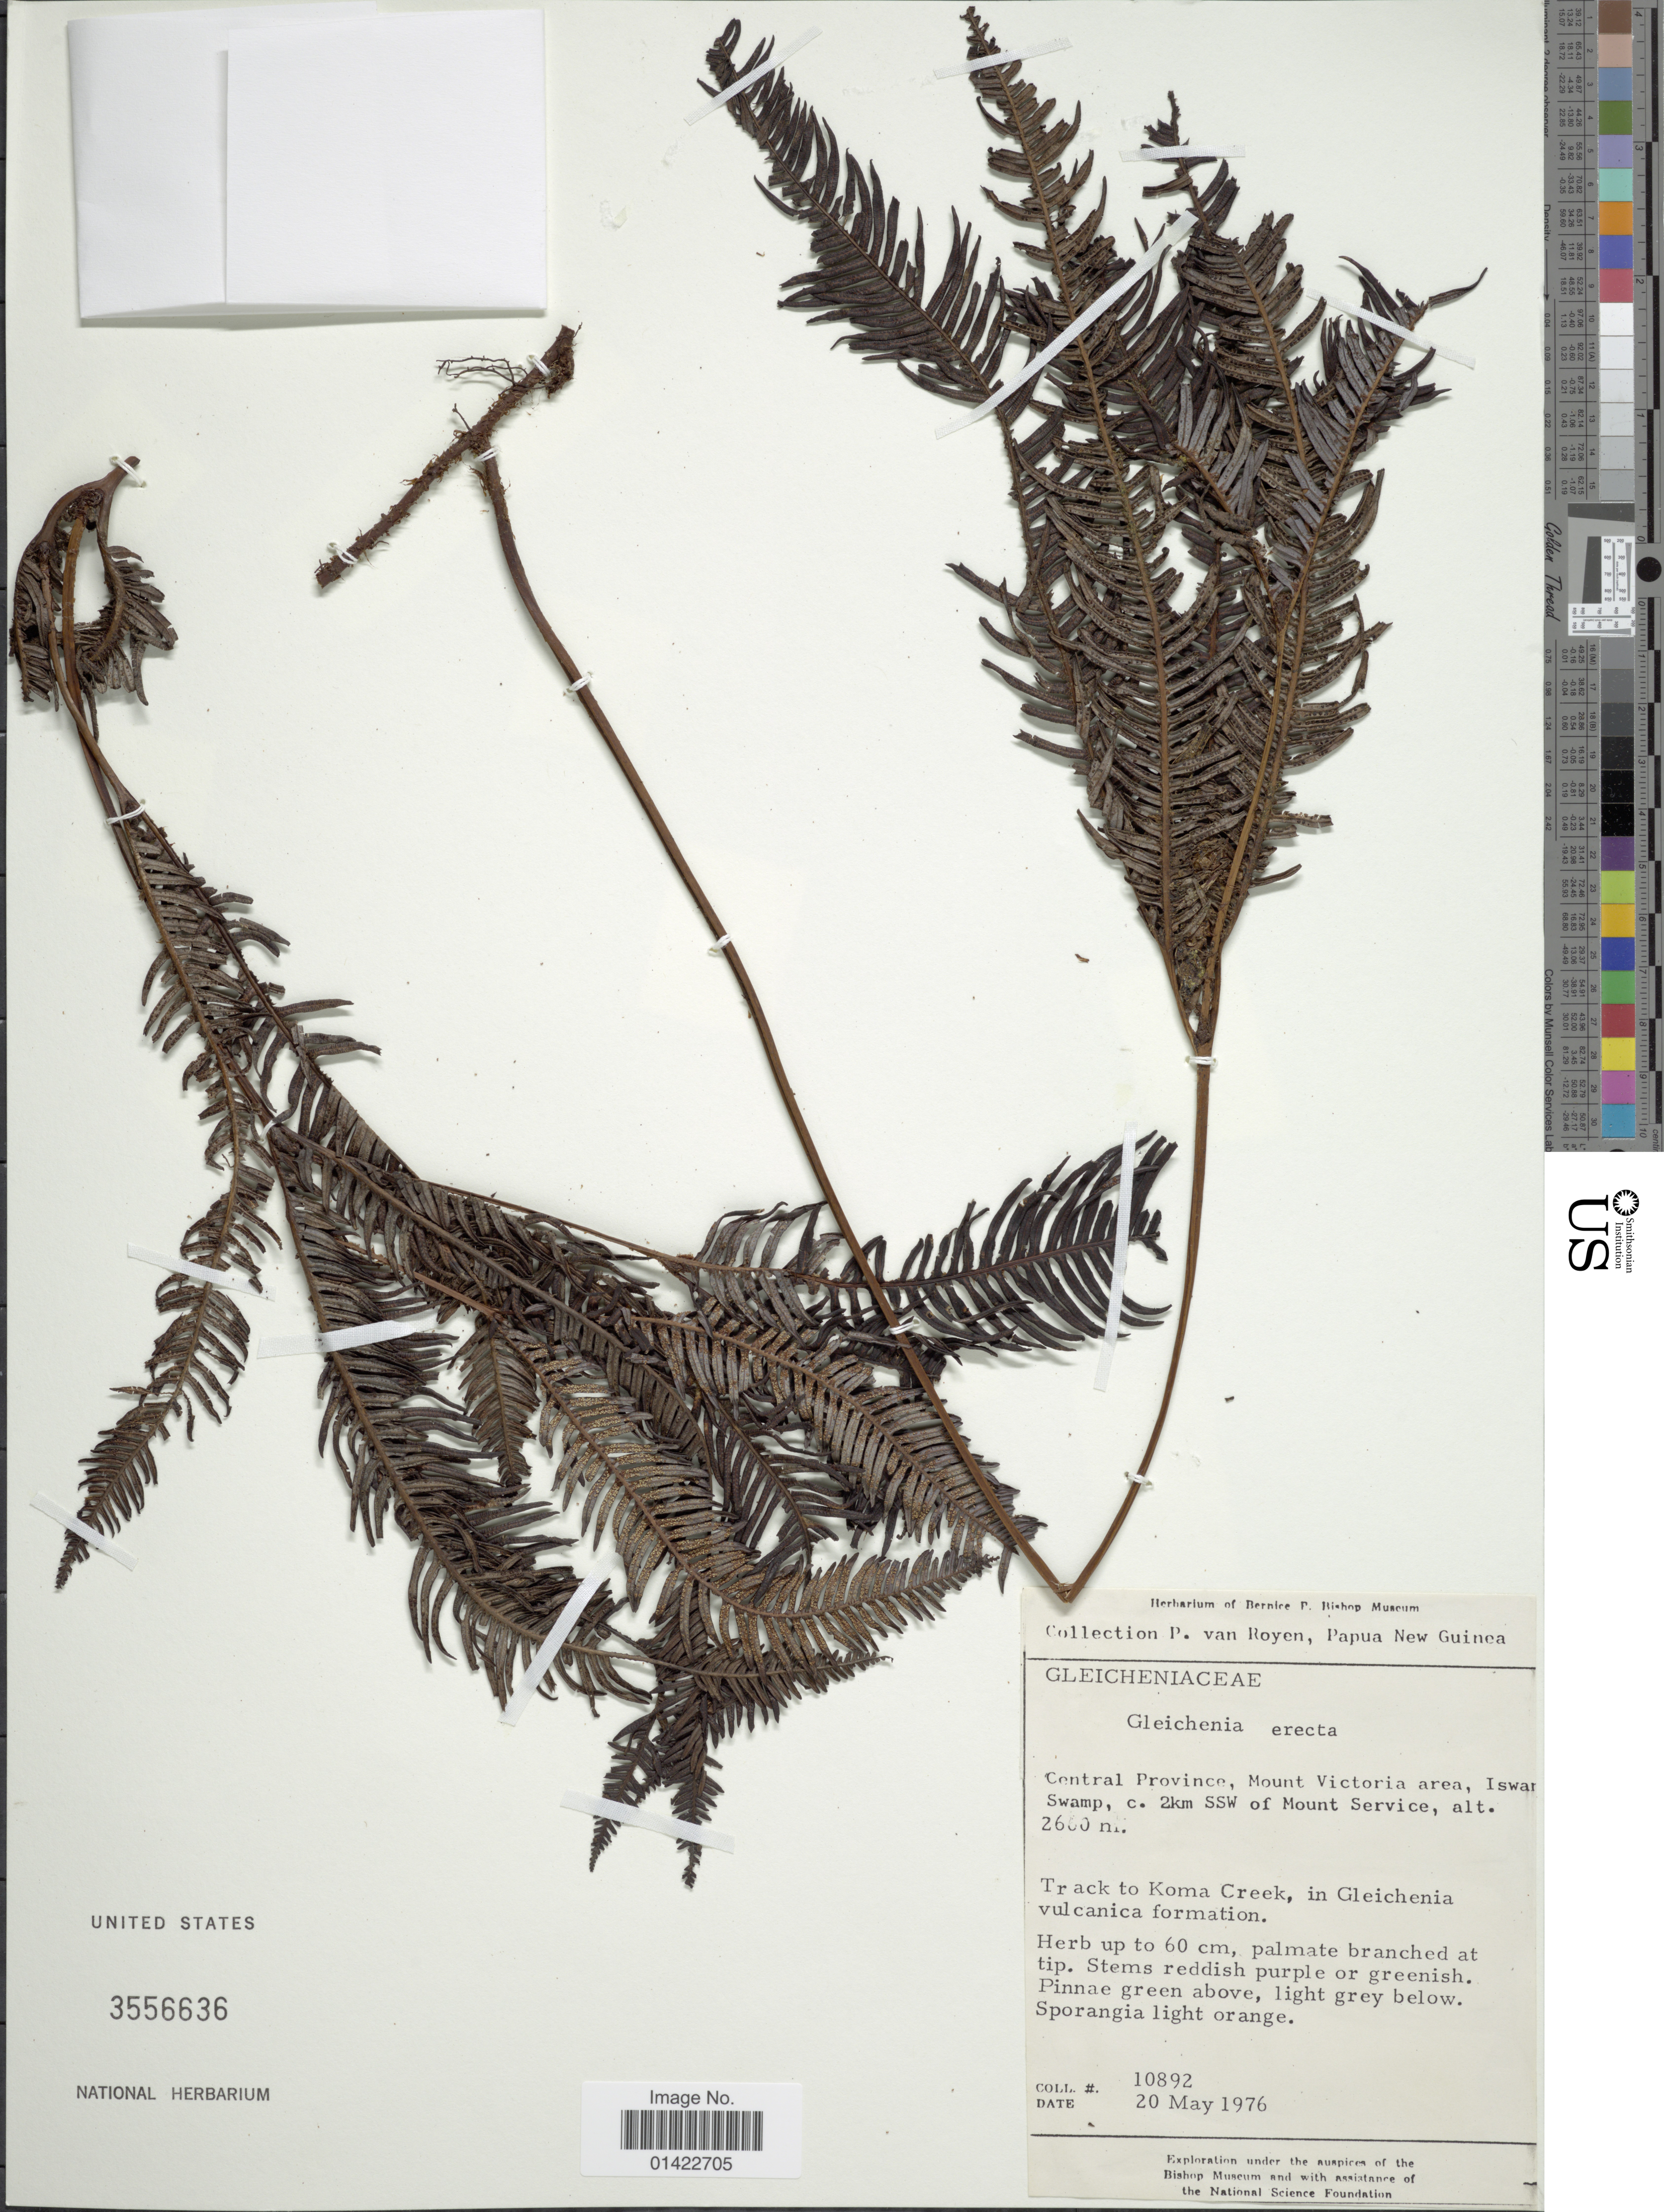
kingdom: Plantae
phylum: Tracheophyta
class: Polypodiopsida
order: Gleicheniales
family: Gleicheniaceae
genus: Sticherus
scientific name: Sticherus erectus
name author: (C. Chr.) Copel.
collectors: P. van Royen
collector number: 10892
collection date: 1976-05-20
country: Papua New Guinea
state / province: Central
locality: Central Province, Mount Victoria area, Iswn Swamp, c. 2 km SSW of Mount Service. Track to Koma Creek.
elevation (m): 2600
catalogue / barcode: US 3556636